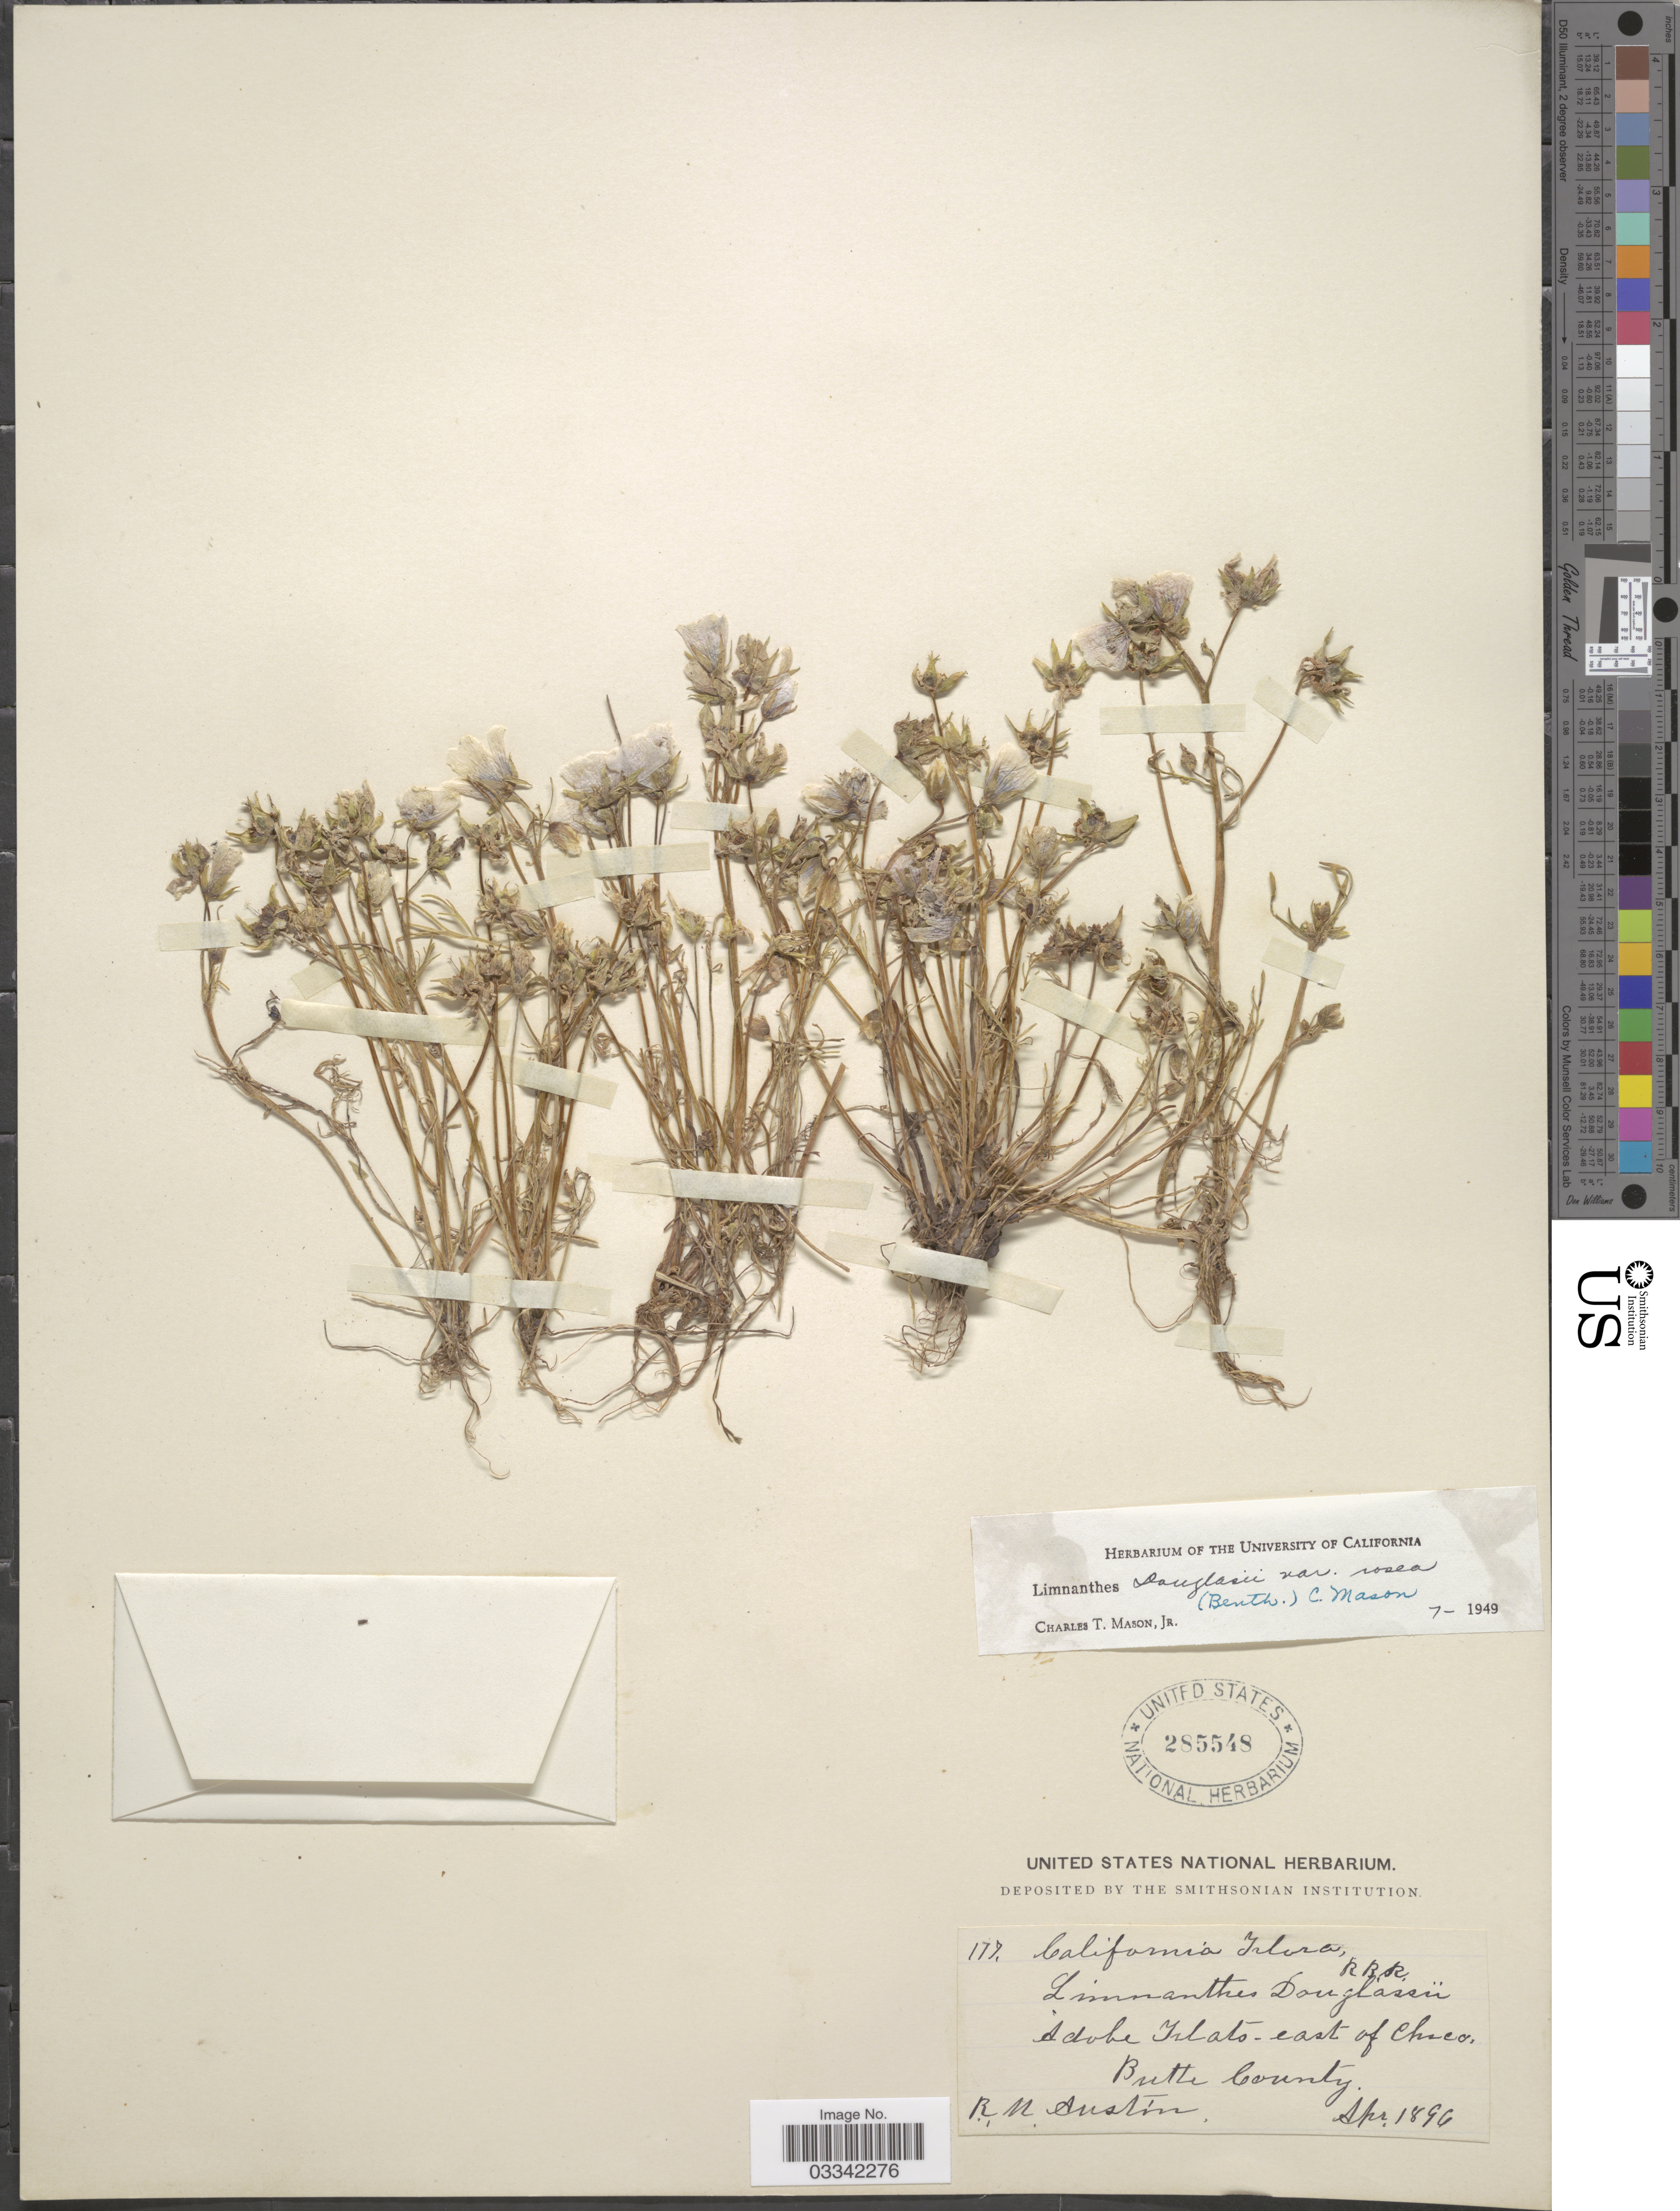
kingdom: Plantae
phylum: Tracheophyta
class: Magnoliopsida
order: Brassicales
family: Limnanthaceae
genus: Limnanthes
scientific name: Limnanthes douglasii var. rosea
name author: (Hartw. ex Benth.) Mason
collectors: R. Austin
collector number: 177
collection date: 1896-04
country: United States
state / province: California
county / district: Butte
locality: Adobe Flats - east of Chico, Butte County.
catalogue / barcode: US 285548